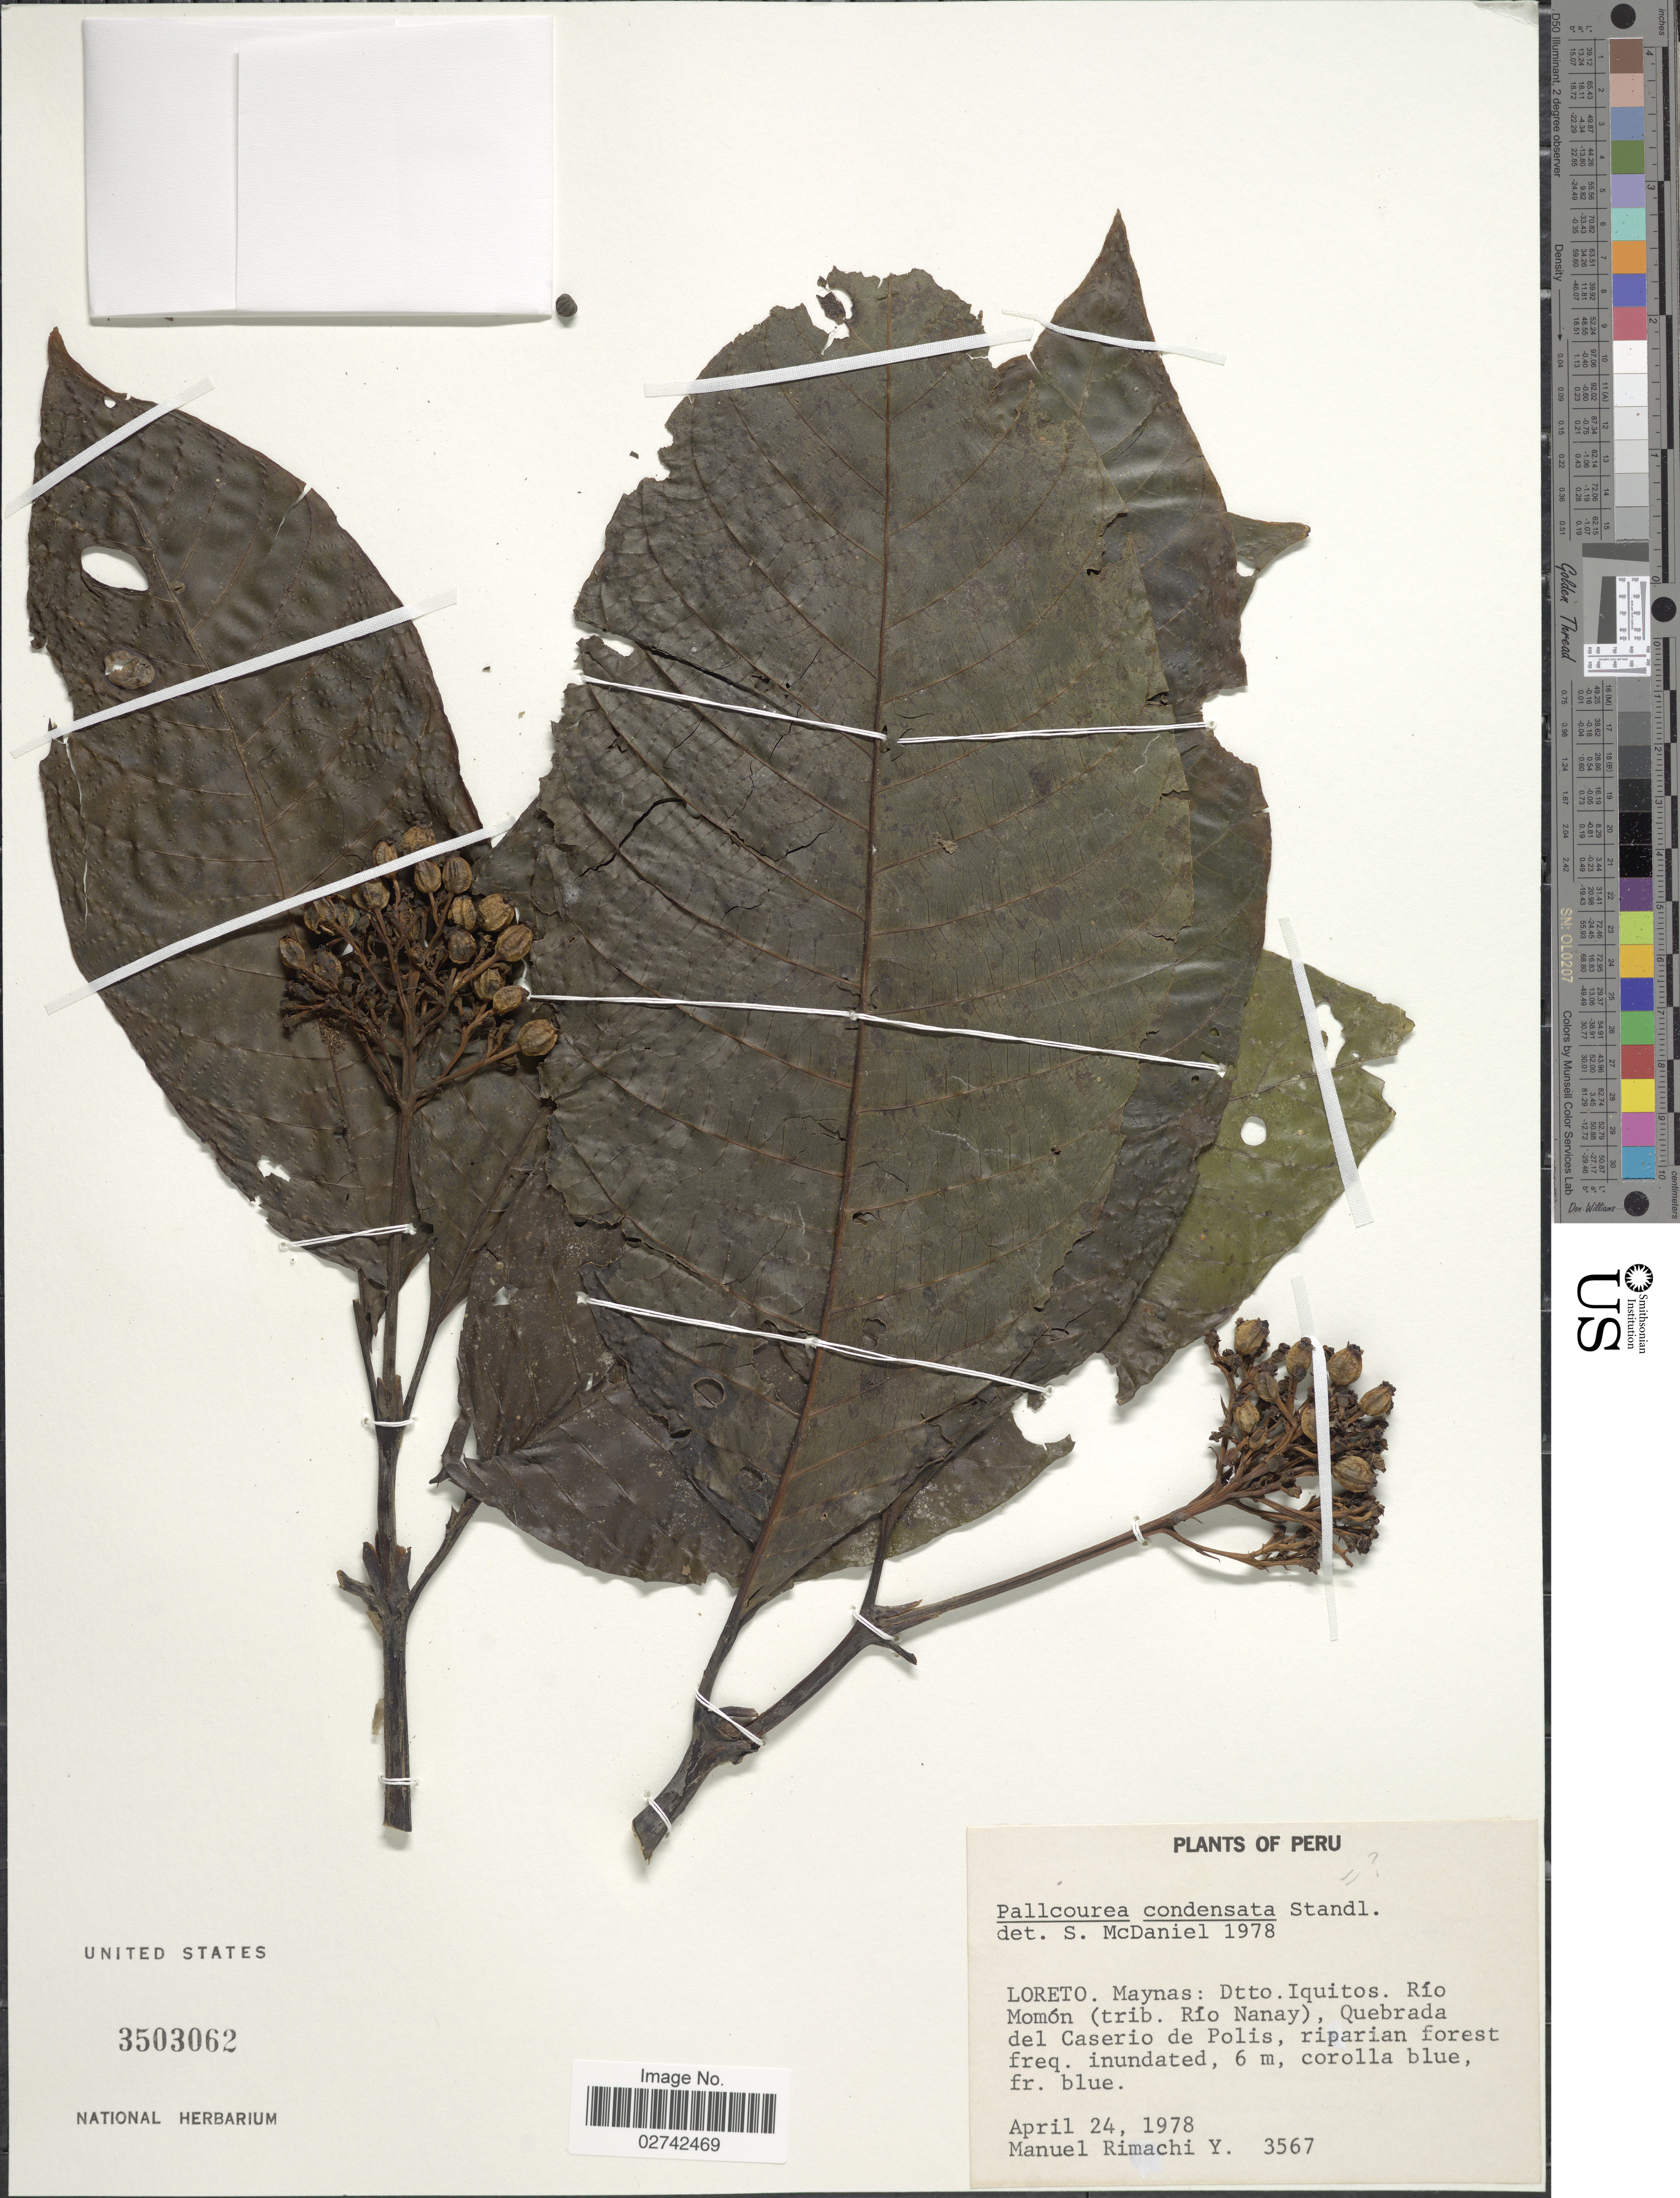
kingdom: Plantae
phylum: Tracheophyta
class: Magnoliopsida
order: Gentianales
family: Rubiaceae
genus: Palicourea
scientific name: Palicourea sp.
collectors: M. Rimachi Y.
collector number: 3567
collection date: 1978-04-24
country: Peru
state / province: Loreto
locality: Maynas, Dtto. Iquitos, Rio Momon (trib. Rio Nanay), Quebrada del Caserio de Polis.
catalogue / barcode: US 3503062